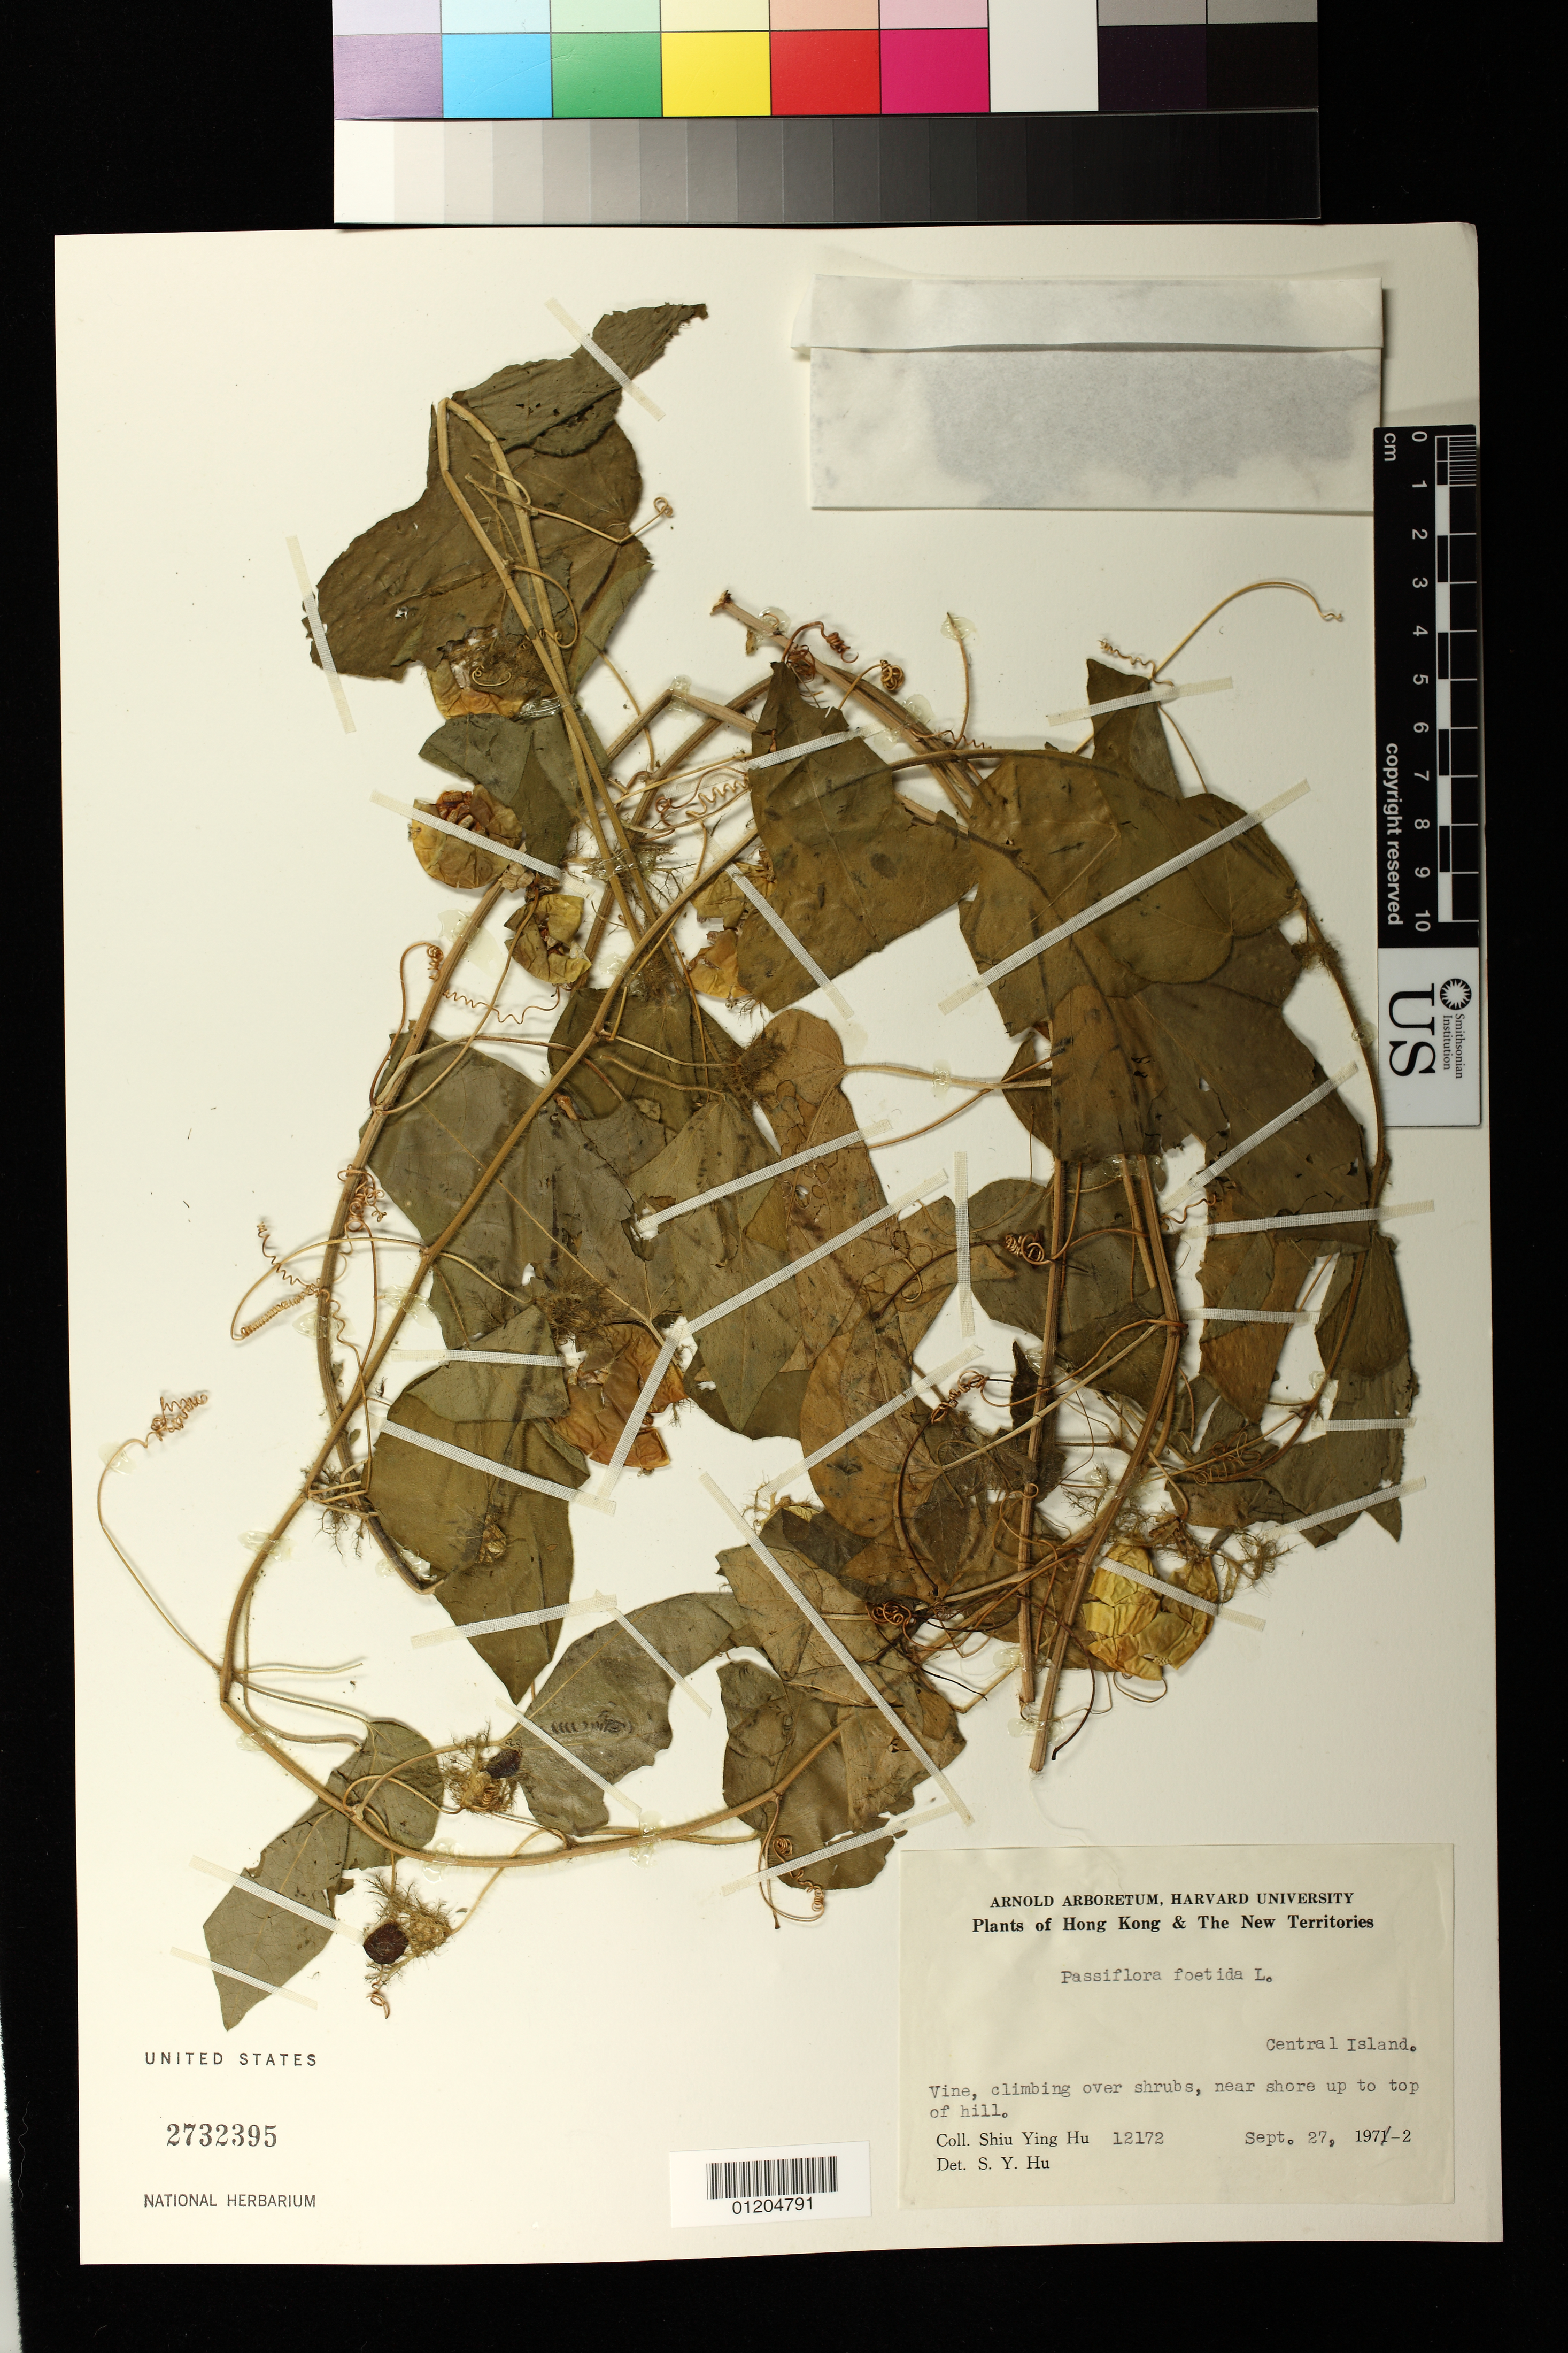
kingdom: Plantae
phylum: Tracheophyta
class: Magnoliopsida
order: Malpighiales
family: Passifloraceae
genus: Passiflora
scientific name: Passiflora foetida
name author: L.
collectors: S. Y. Hu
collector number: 12172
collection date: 1972-09-27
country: China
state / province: Hong Kong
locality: A Chau (Central) Island.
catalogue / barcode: US 2732395